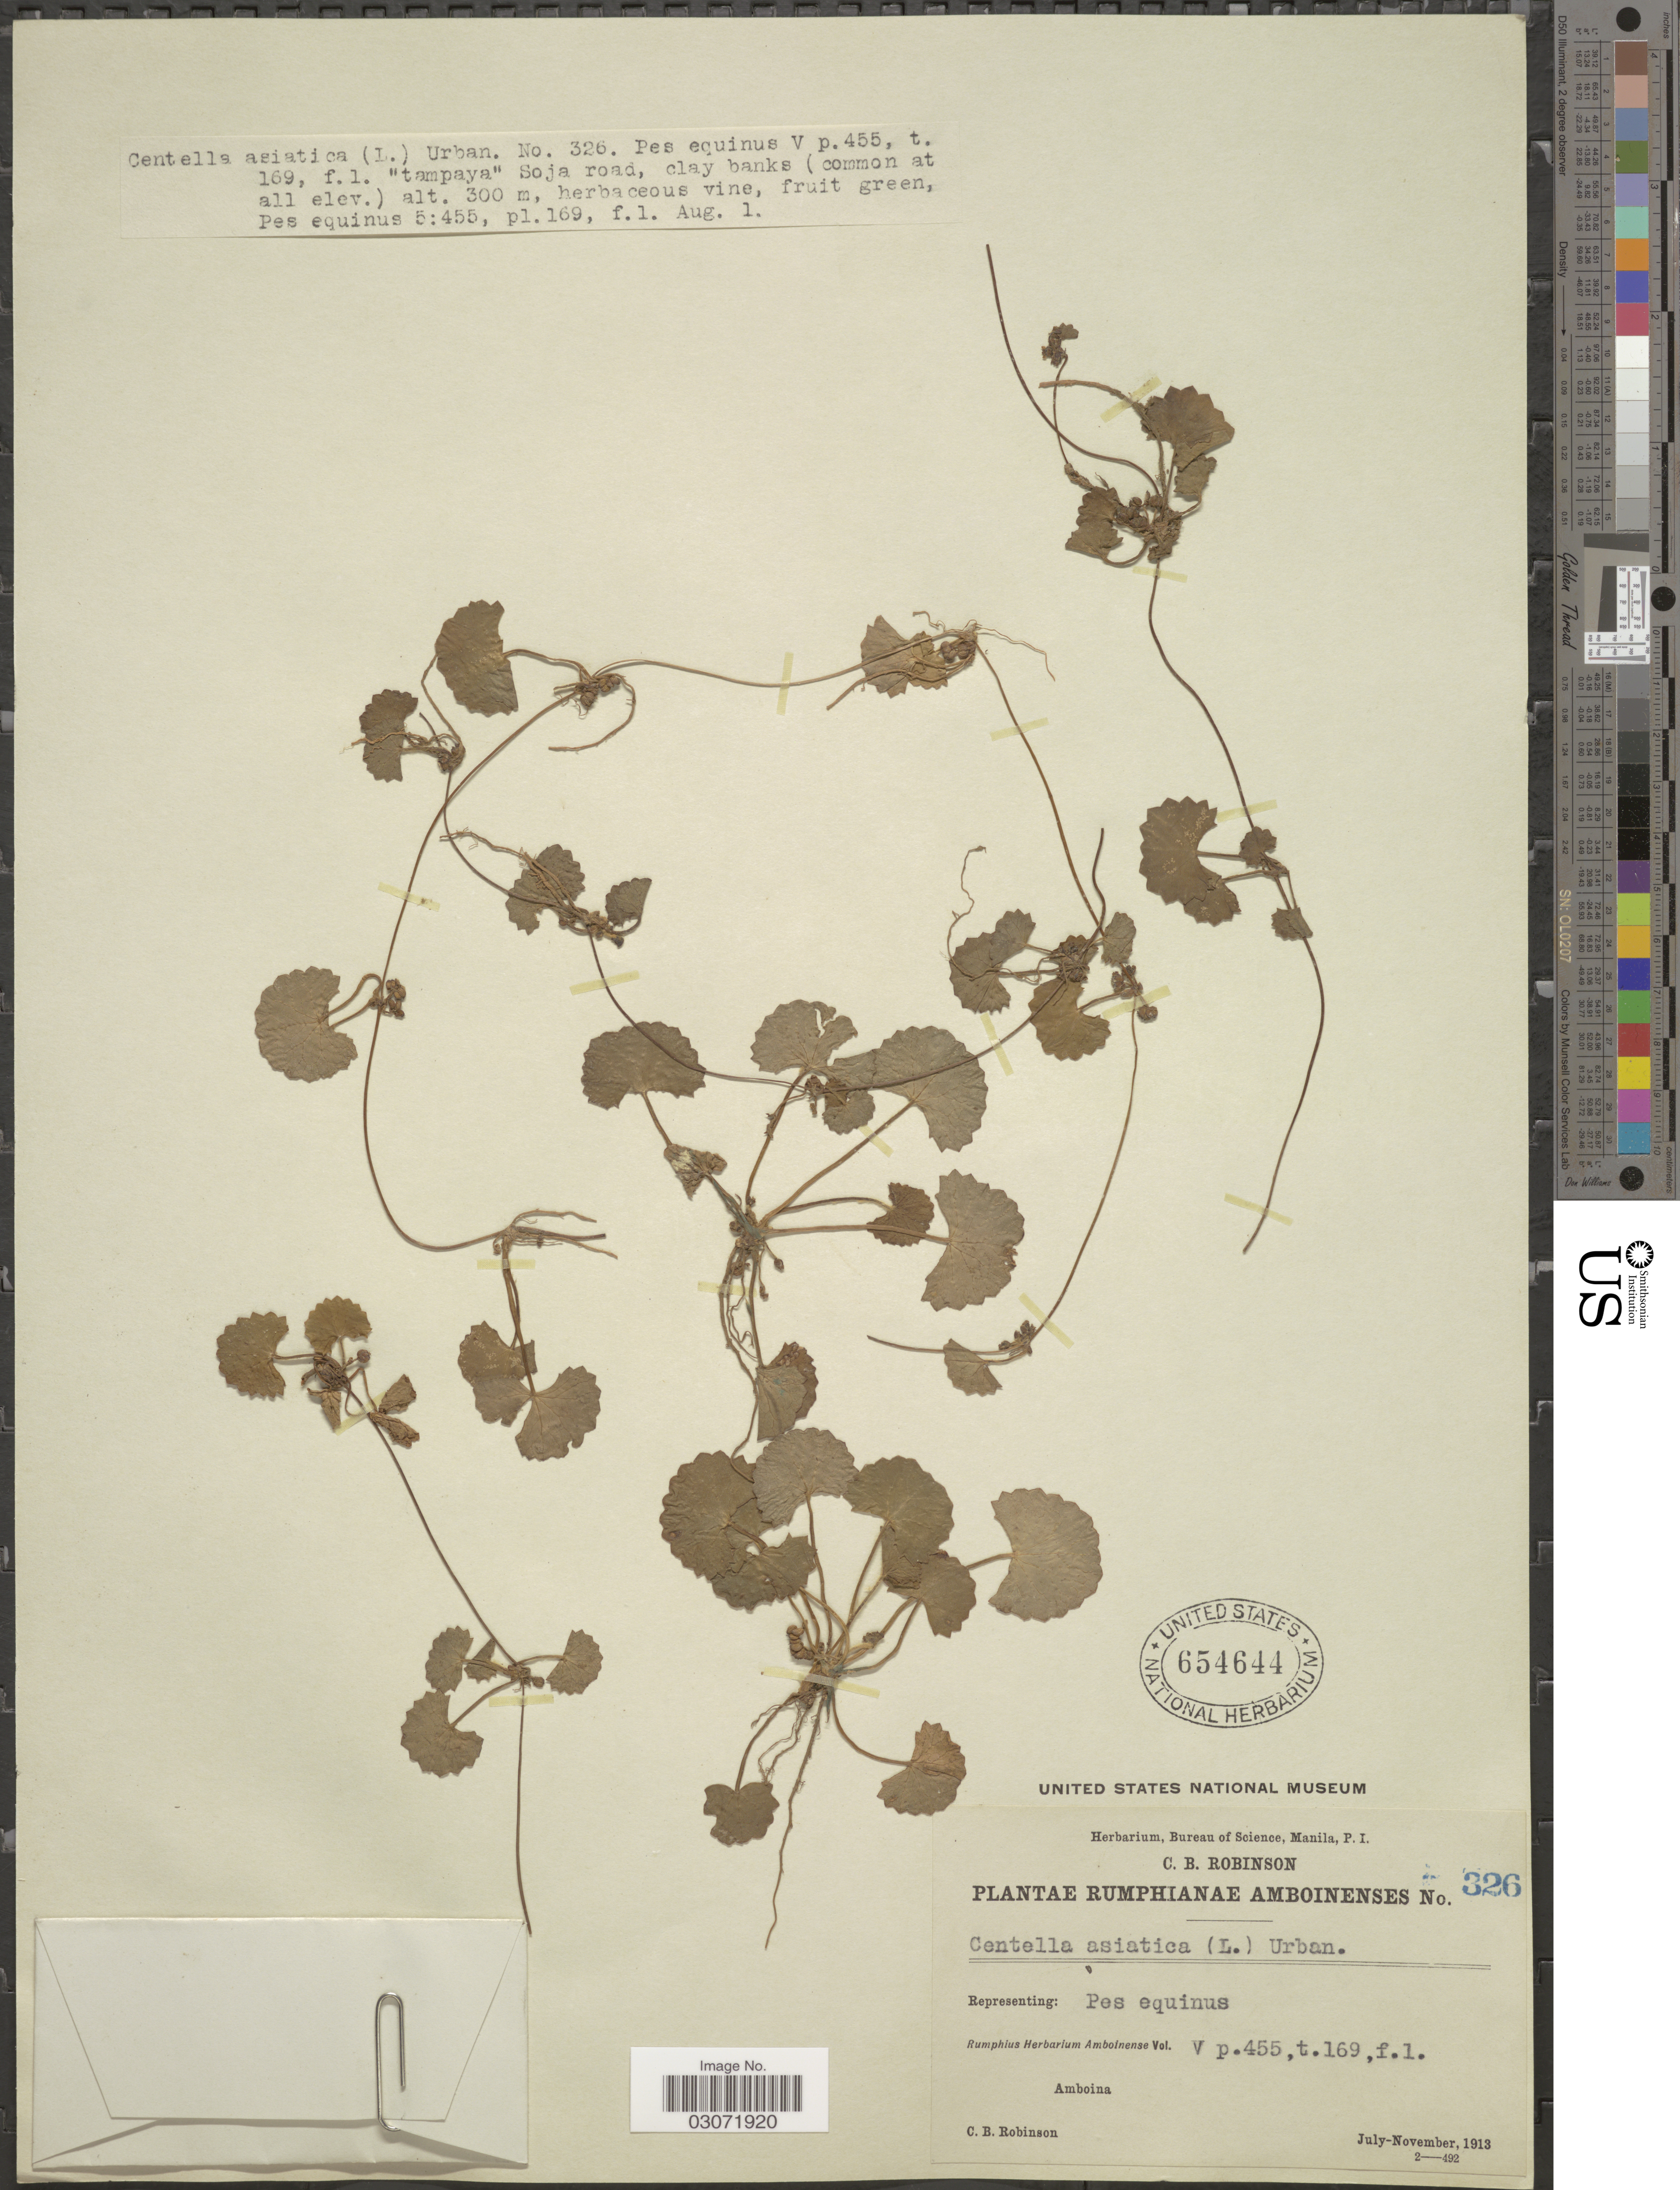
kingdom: Plantae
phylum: Tracheophyta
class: Magnoliopsida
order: Apiales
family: Apiaceae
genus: Centella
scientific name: Centella asiatica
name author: (L.) Urb.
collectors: C. Robinson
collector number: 326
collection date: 1913-08-01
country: Indonesia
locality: Amboina. Soja road.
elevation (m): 300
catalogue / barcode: US 654644